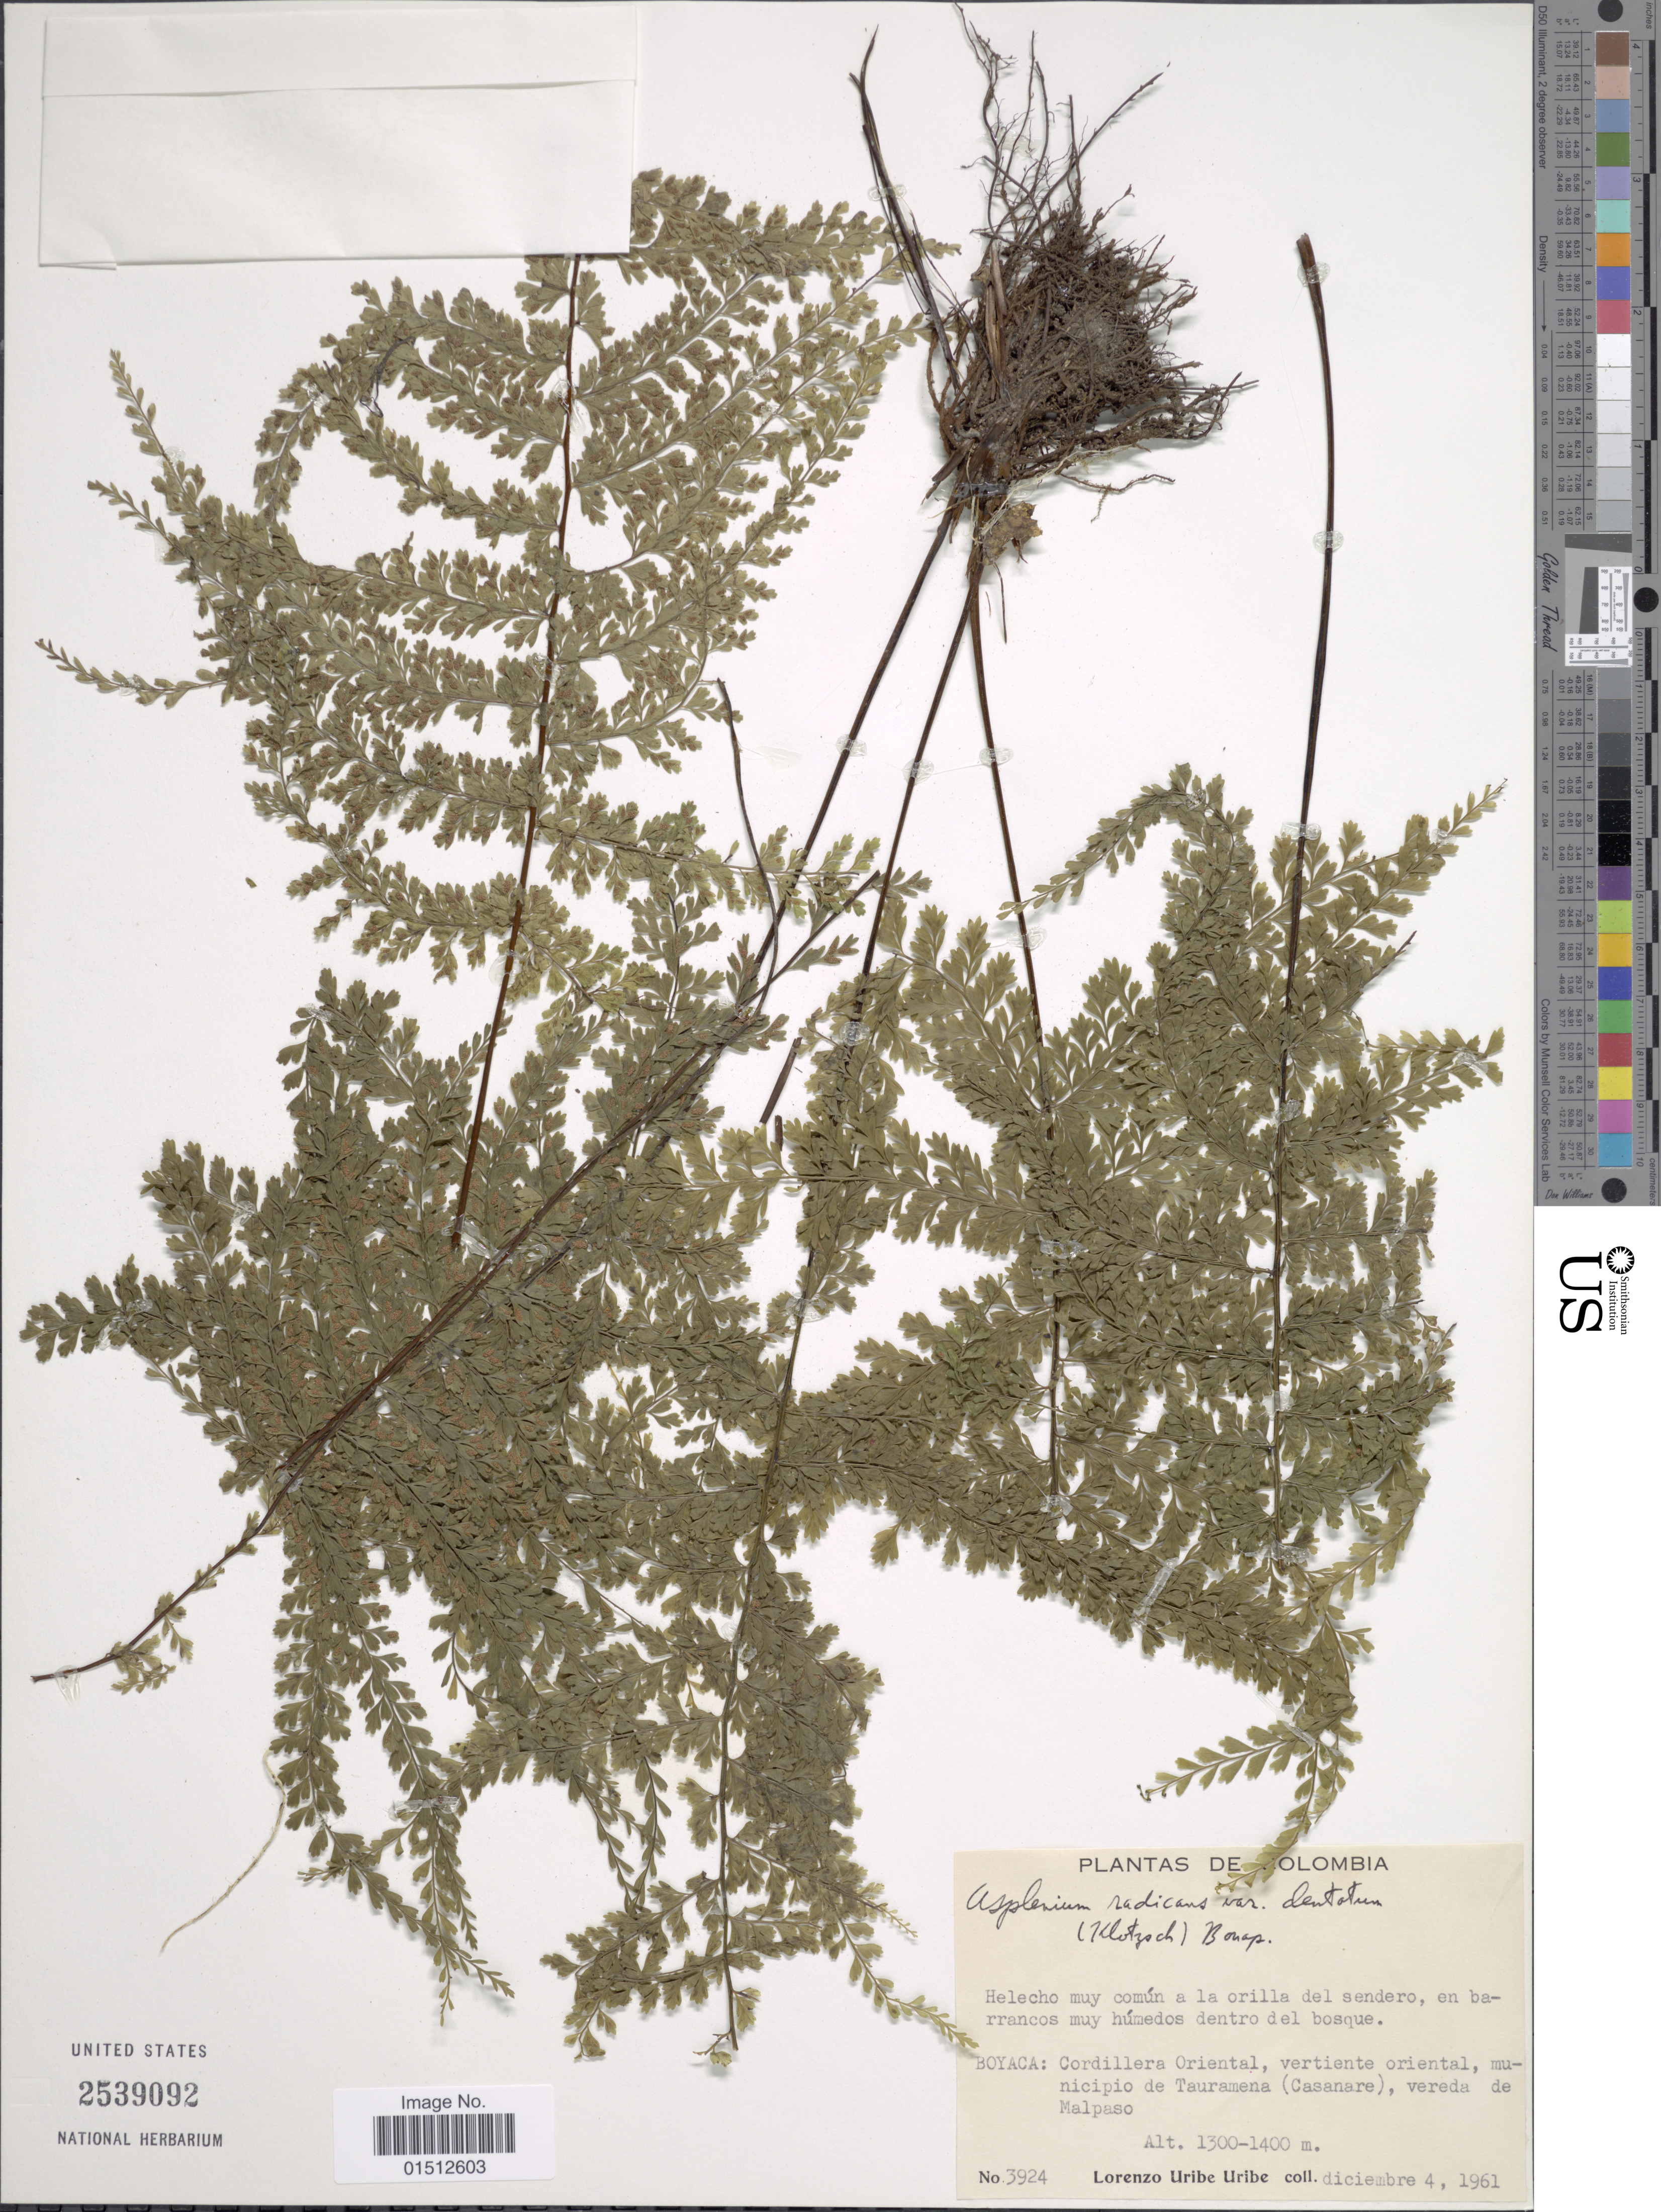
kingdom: Plantae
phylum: Tracheophyta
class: Polypodiopsida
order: Polypodiales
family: Aspleniaceae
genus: Asplenium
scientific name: Asplenium radicans var. uniserale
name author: (Raddi) L.D. Gómez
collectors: L. Uribe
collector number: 3924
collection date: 1961-12-04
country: Colombia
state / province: Boyacá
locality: Colombia. Boyaca: Cordillera Oriental, vertiene oriental, municipio de Tauramena (Casanare), vereda de Malpaso,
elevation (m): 1300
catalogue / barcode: US 2539092